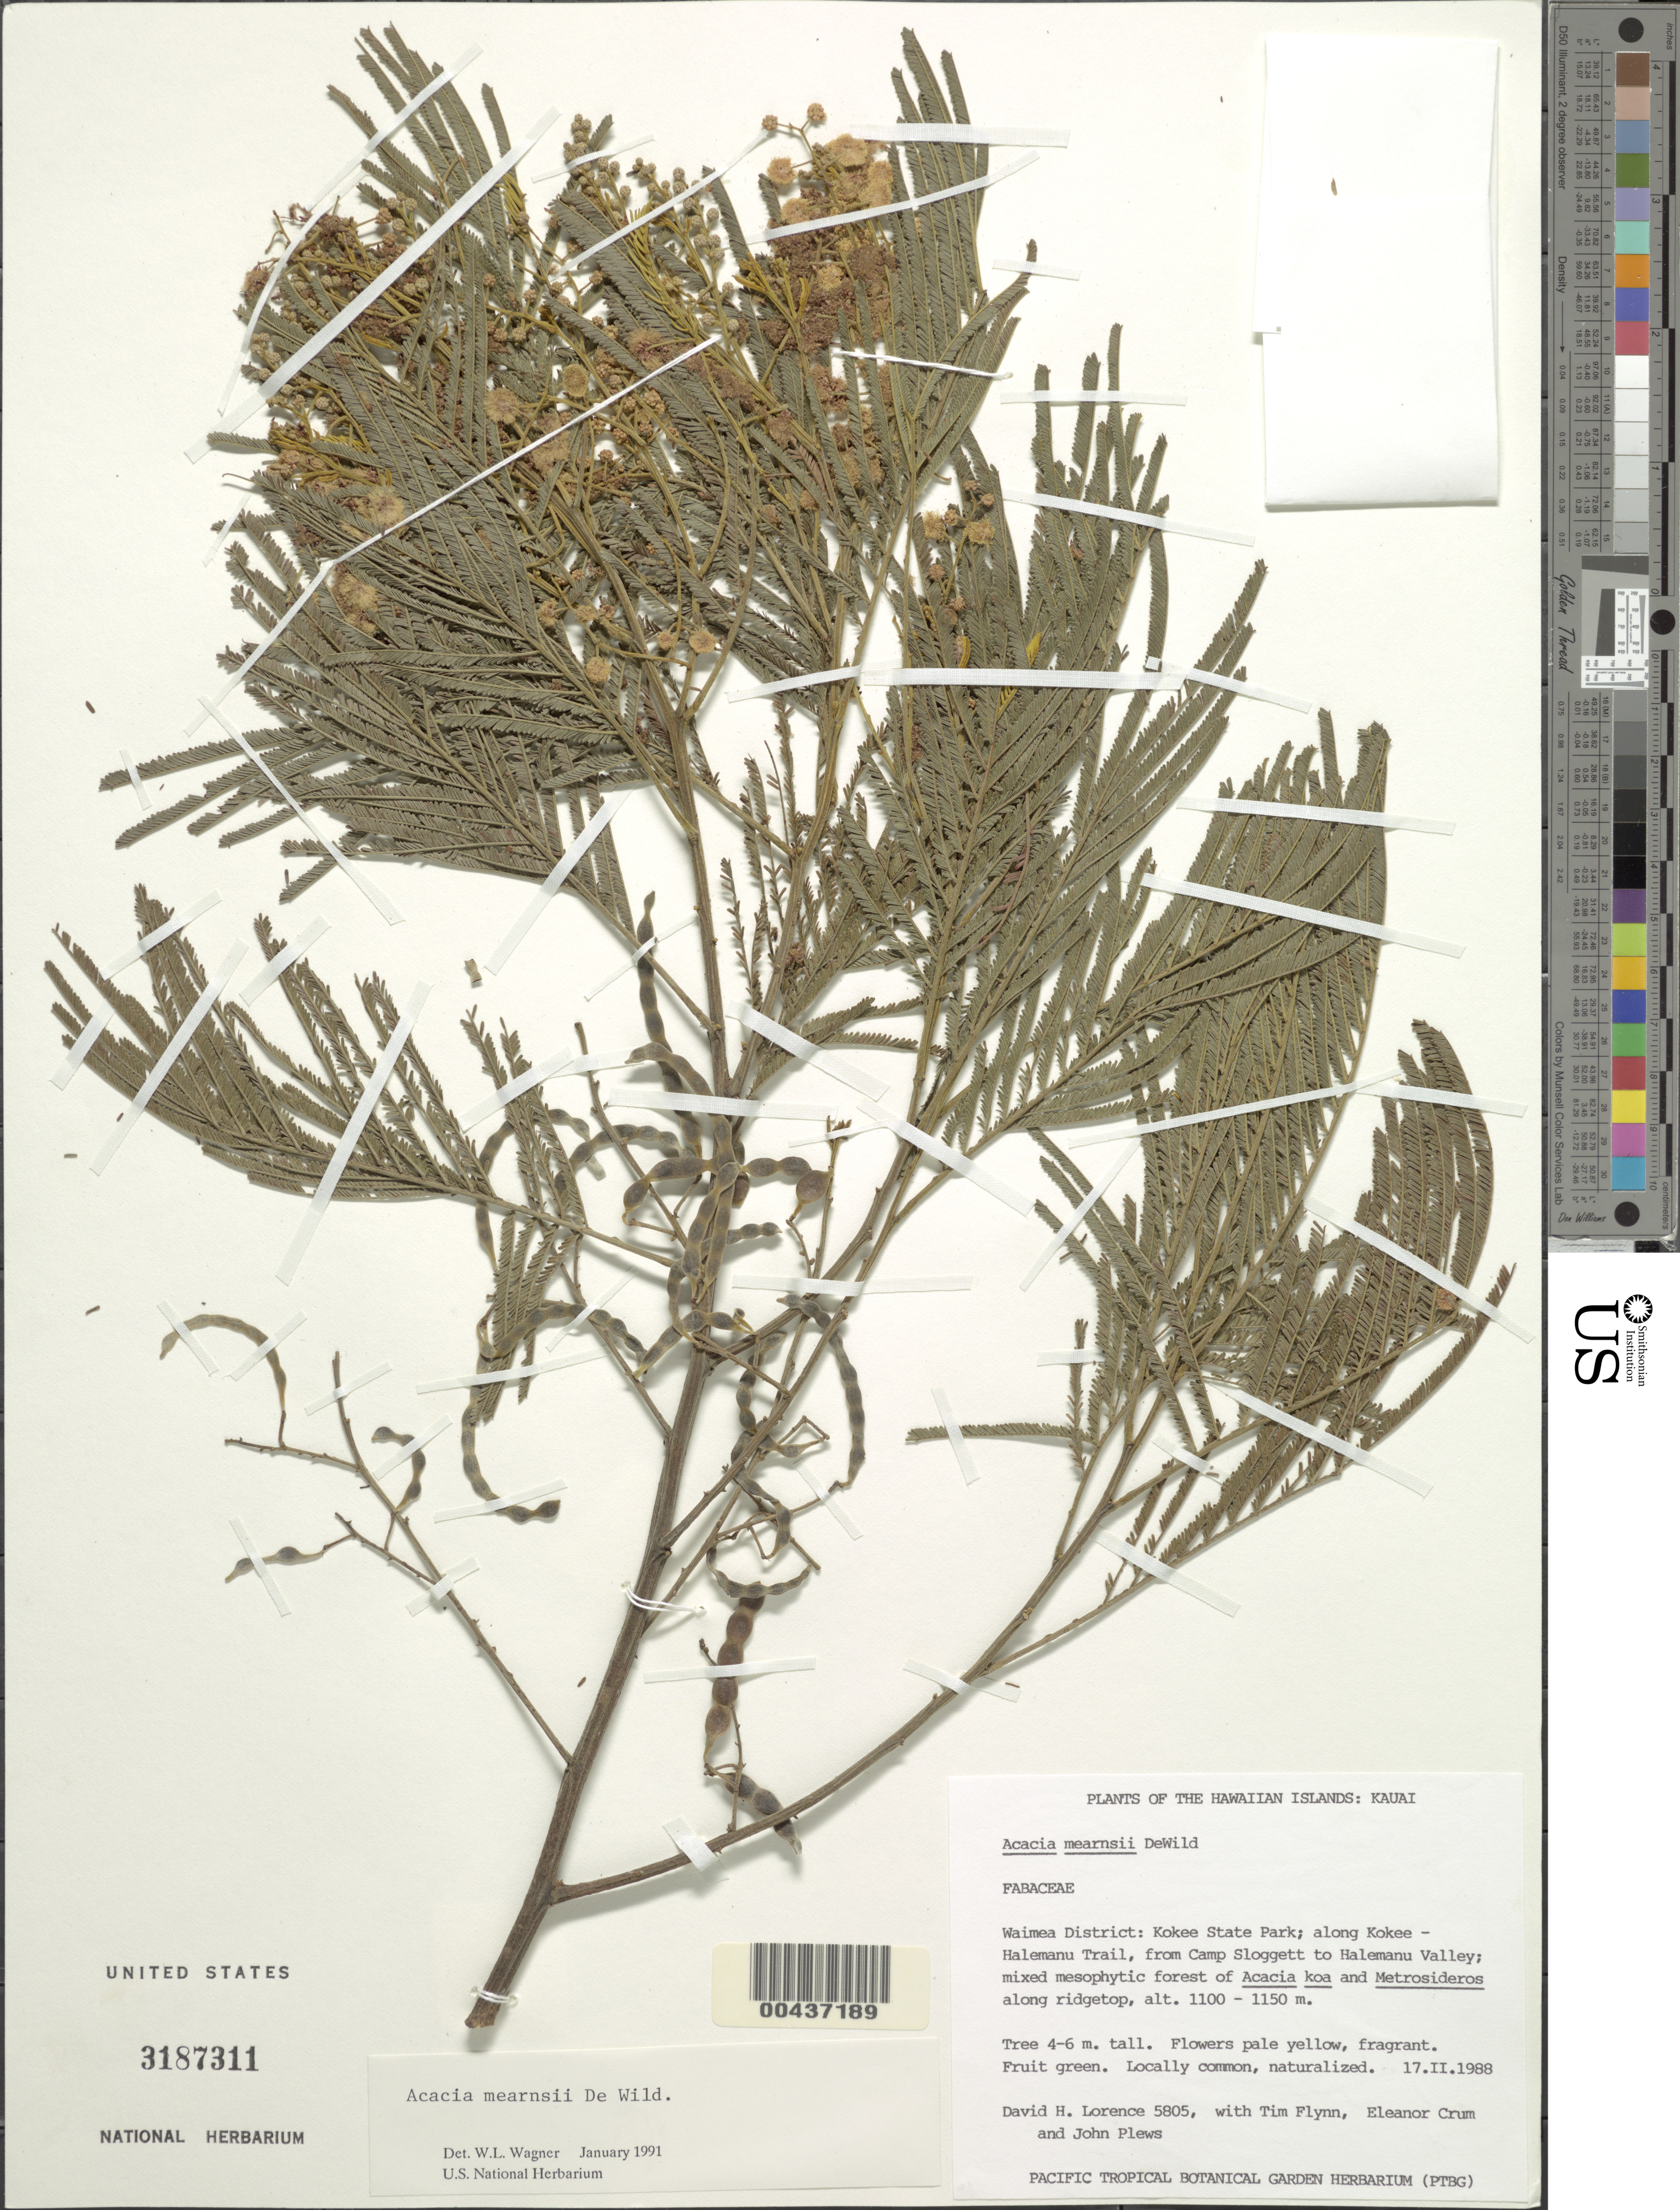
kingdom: Plantae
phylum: Tracheophyta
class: Magnoliopsida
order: Fabales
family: Fabaceae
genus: Acacia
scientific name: Acacia mearnsii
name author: De Wild.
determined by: Wagner, W. L., (BOT), Smithsonian Institution - National Museum of Natural History (UNITED STATES)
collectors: D. Lorence, T. W. Flynn, E. Crum & J. Plews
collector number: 5805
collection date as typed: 17 Feb 1988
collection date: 1988-02-17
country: United States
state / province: Hawaii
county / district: Kauai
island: Kaua'i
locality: Waimea District, Kokee State Park, along Kokee-Halemanu Trail, from Camp Sloggett to Halemanu Valley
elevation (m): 1100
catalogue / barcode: US 3187311